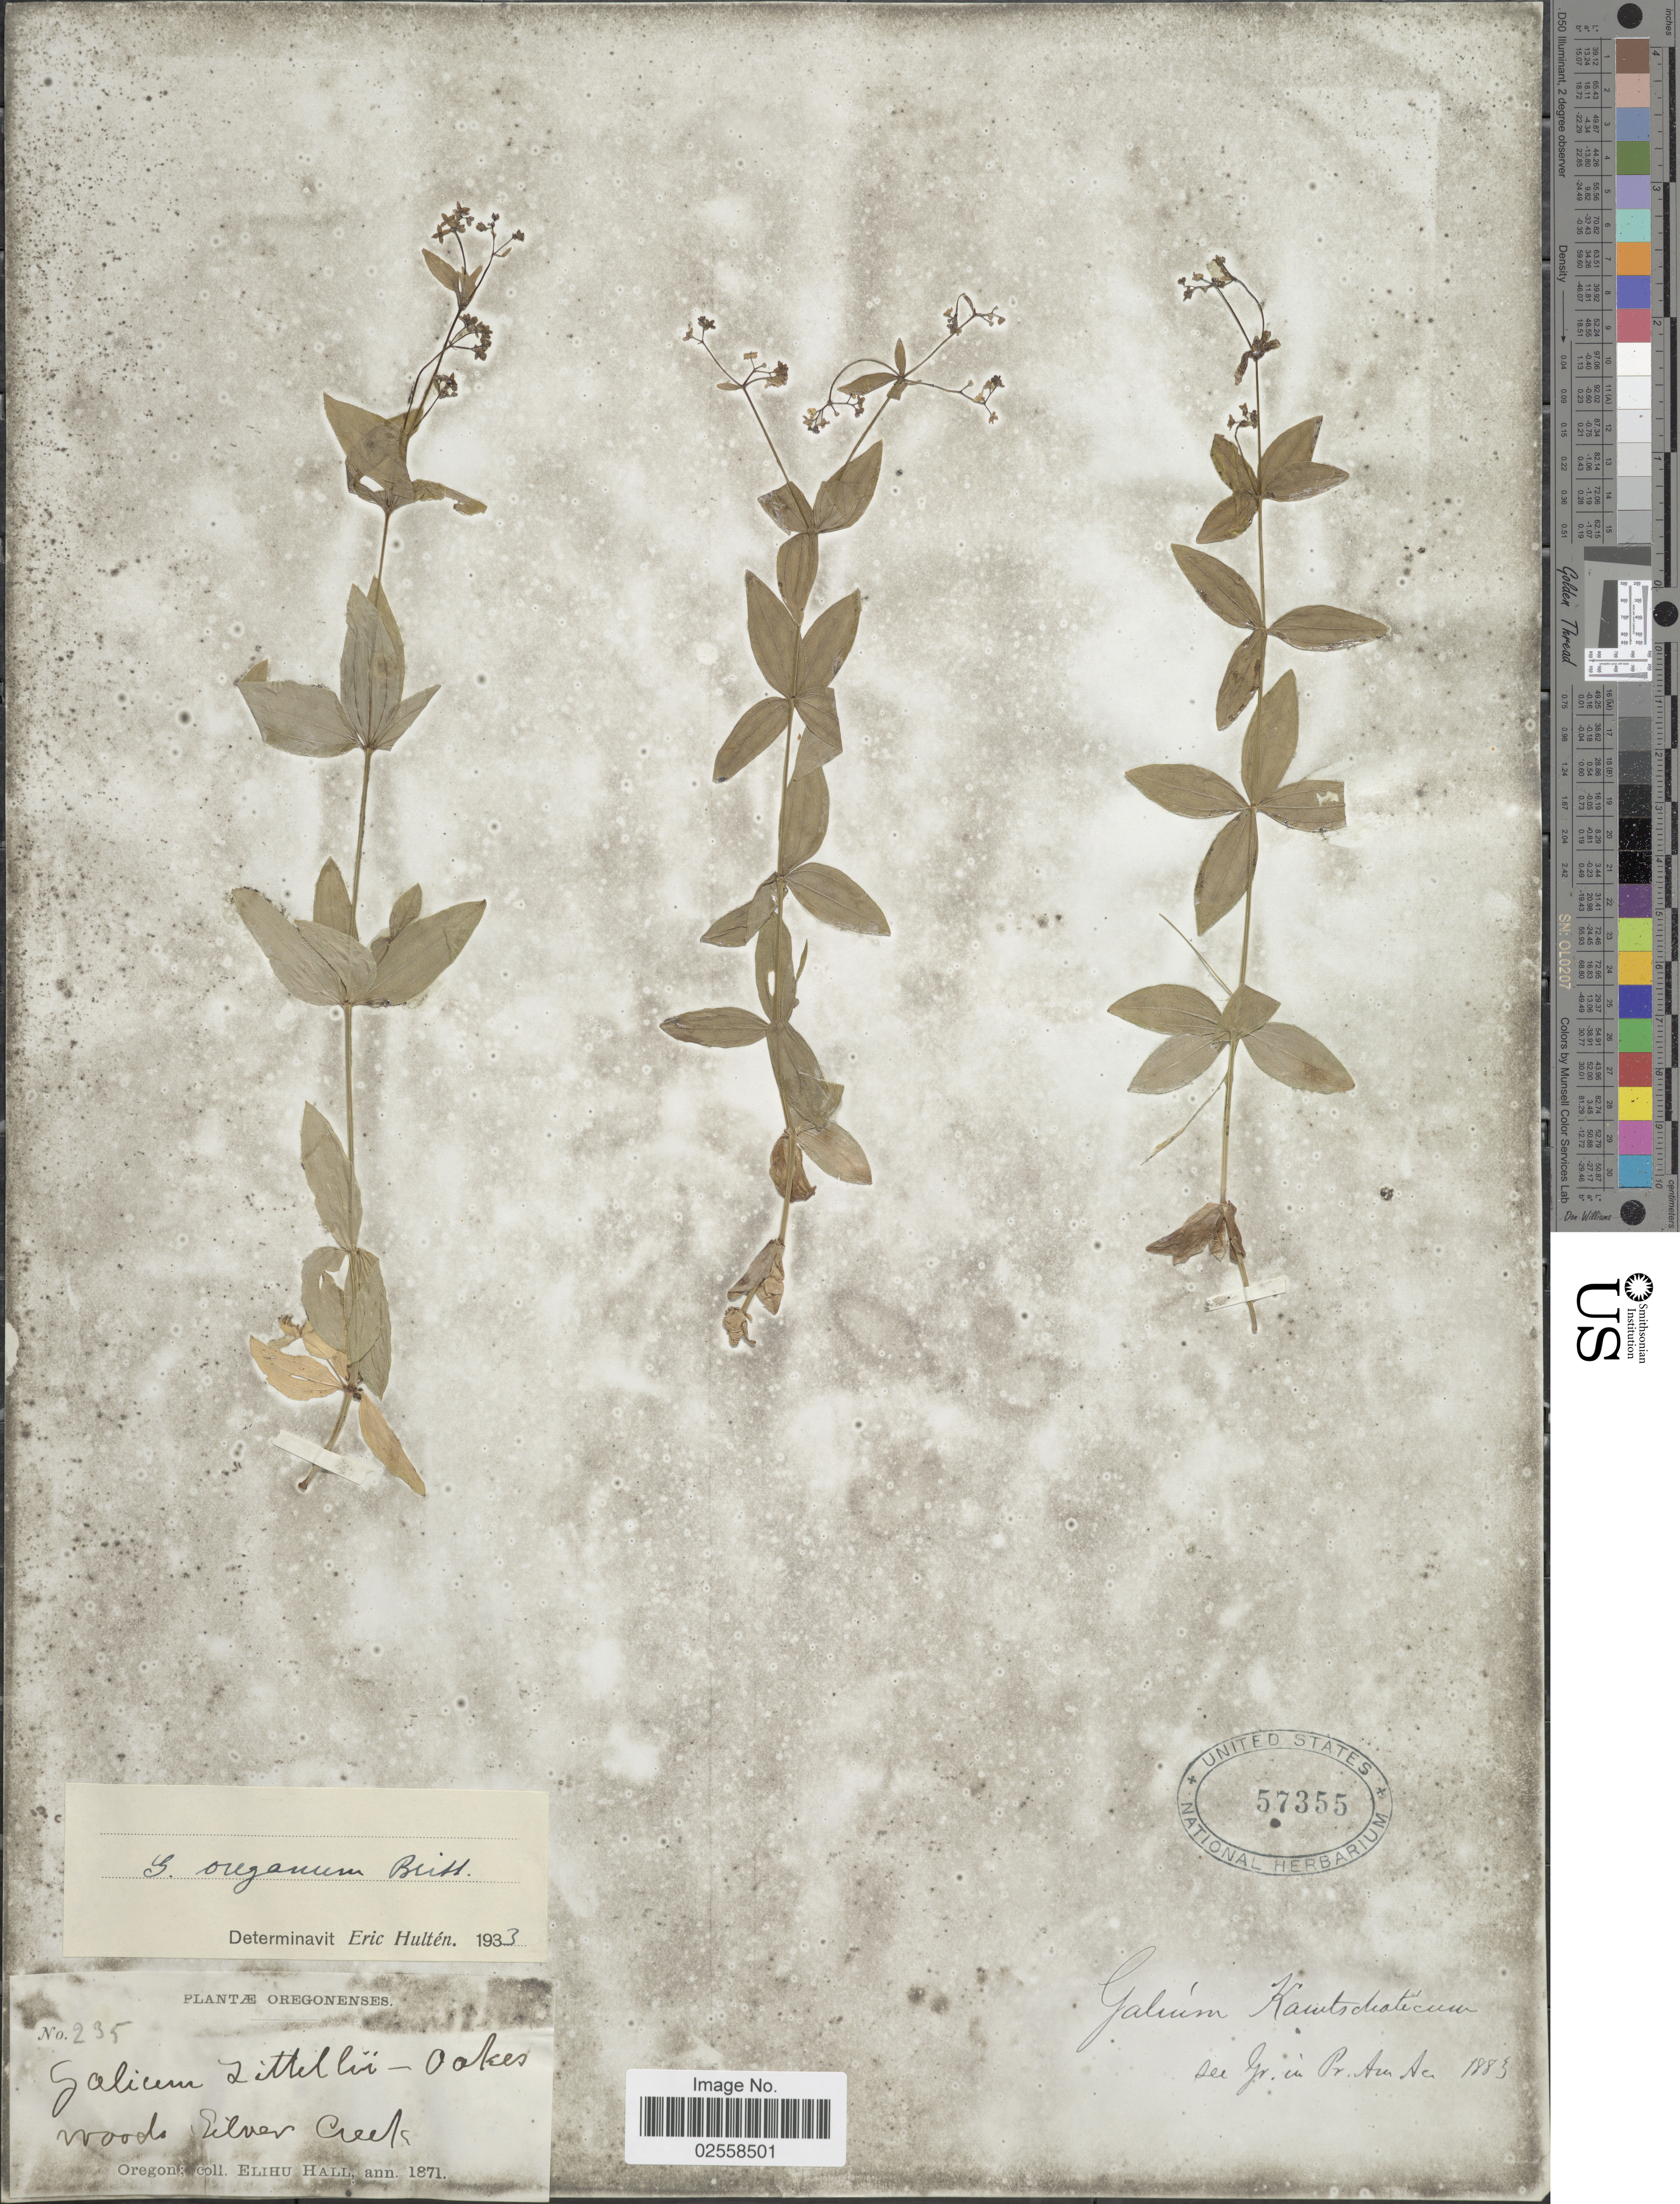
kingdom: Plantae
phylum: Tracheophyta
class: Magnoliopsida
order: Gentianales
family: Rubiaceae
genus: Galium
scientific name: Galium oreganum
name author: Britton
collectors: E. Hall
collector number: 235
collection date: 1871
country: United States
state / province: Oregon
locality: Woods Silver Creek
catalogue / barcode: US 57355